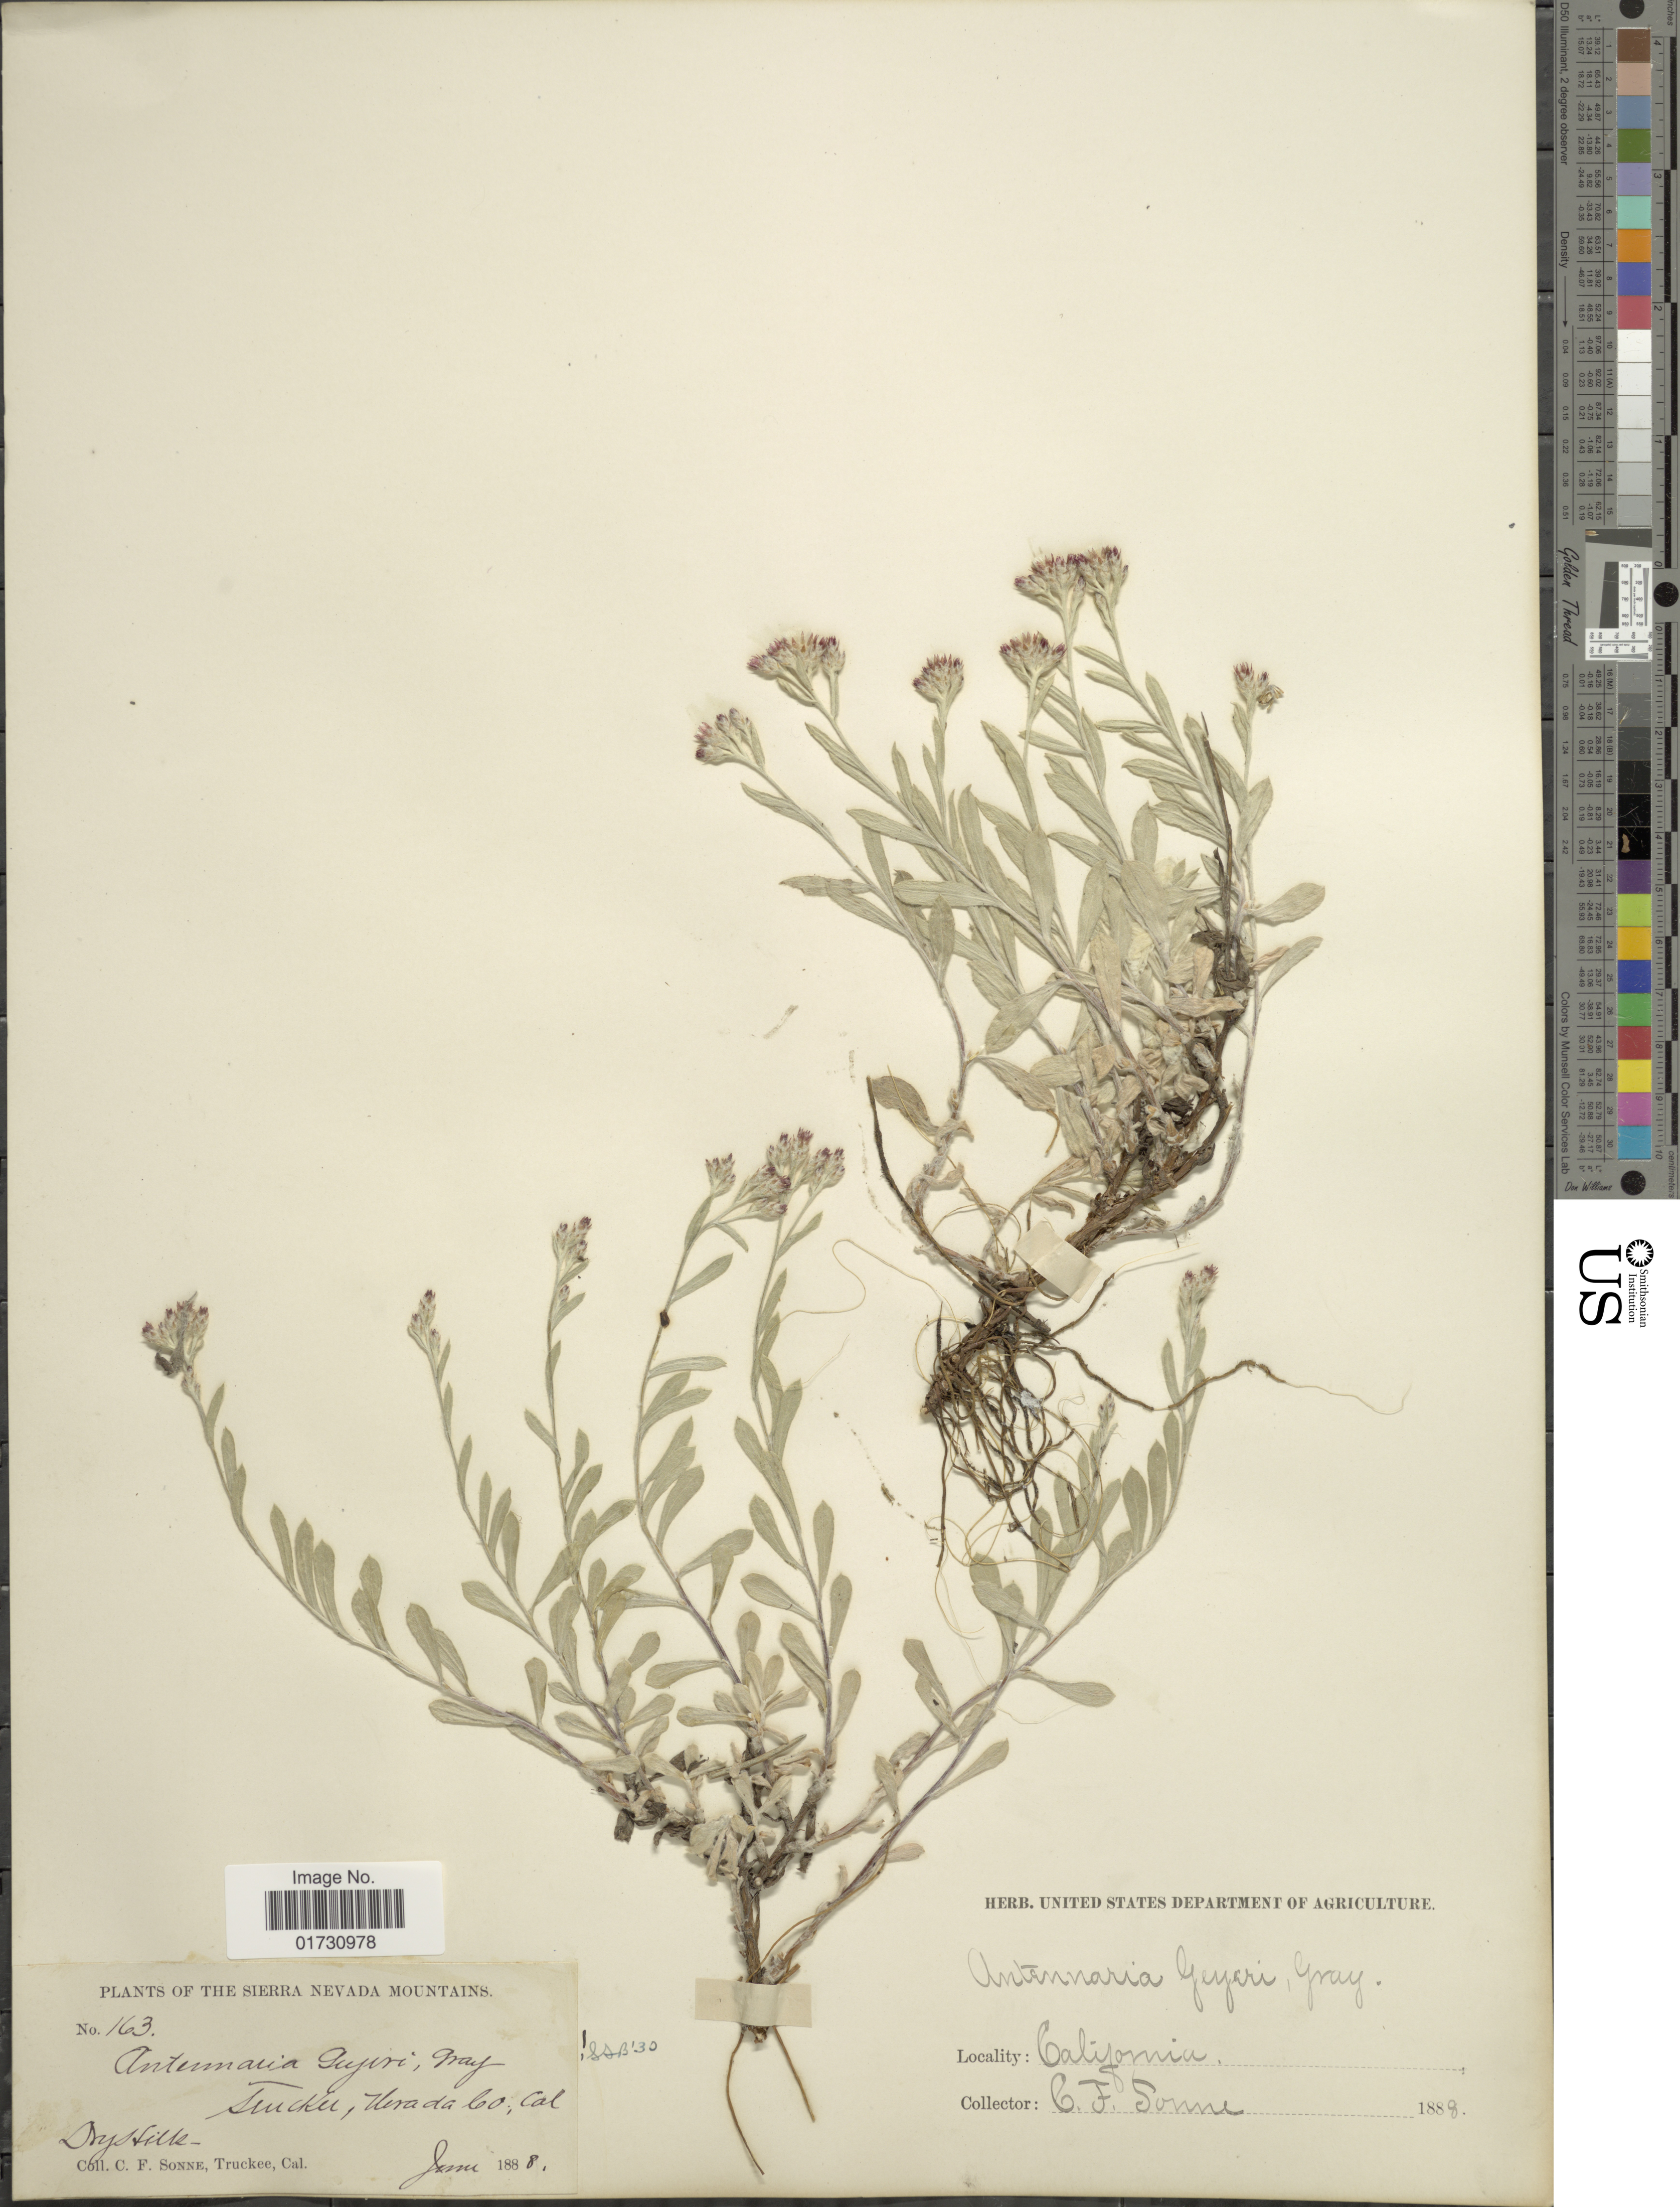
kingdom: Plantae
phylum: Tracheophyta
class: Magnoliopsida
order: Asterales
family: Asteraceae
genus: Antennaria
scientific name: Antennaria geyeri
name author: A. Gray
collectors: C. Sonne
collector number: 1963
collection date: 1888-06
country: United States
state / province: California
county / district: Nevada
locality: The Sierra Nevada Mountains, Tucker, Nevada Co. Cal.